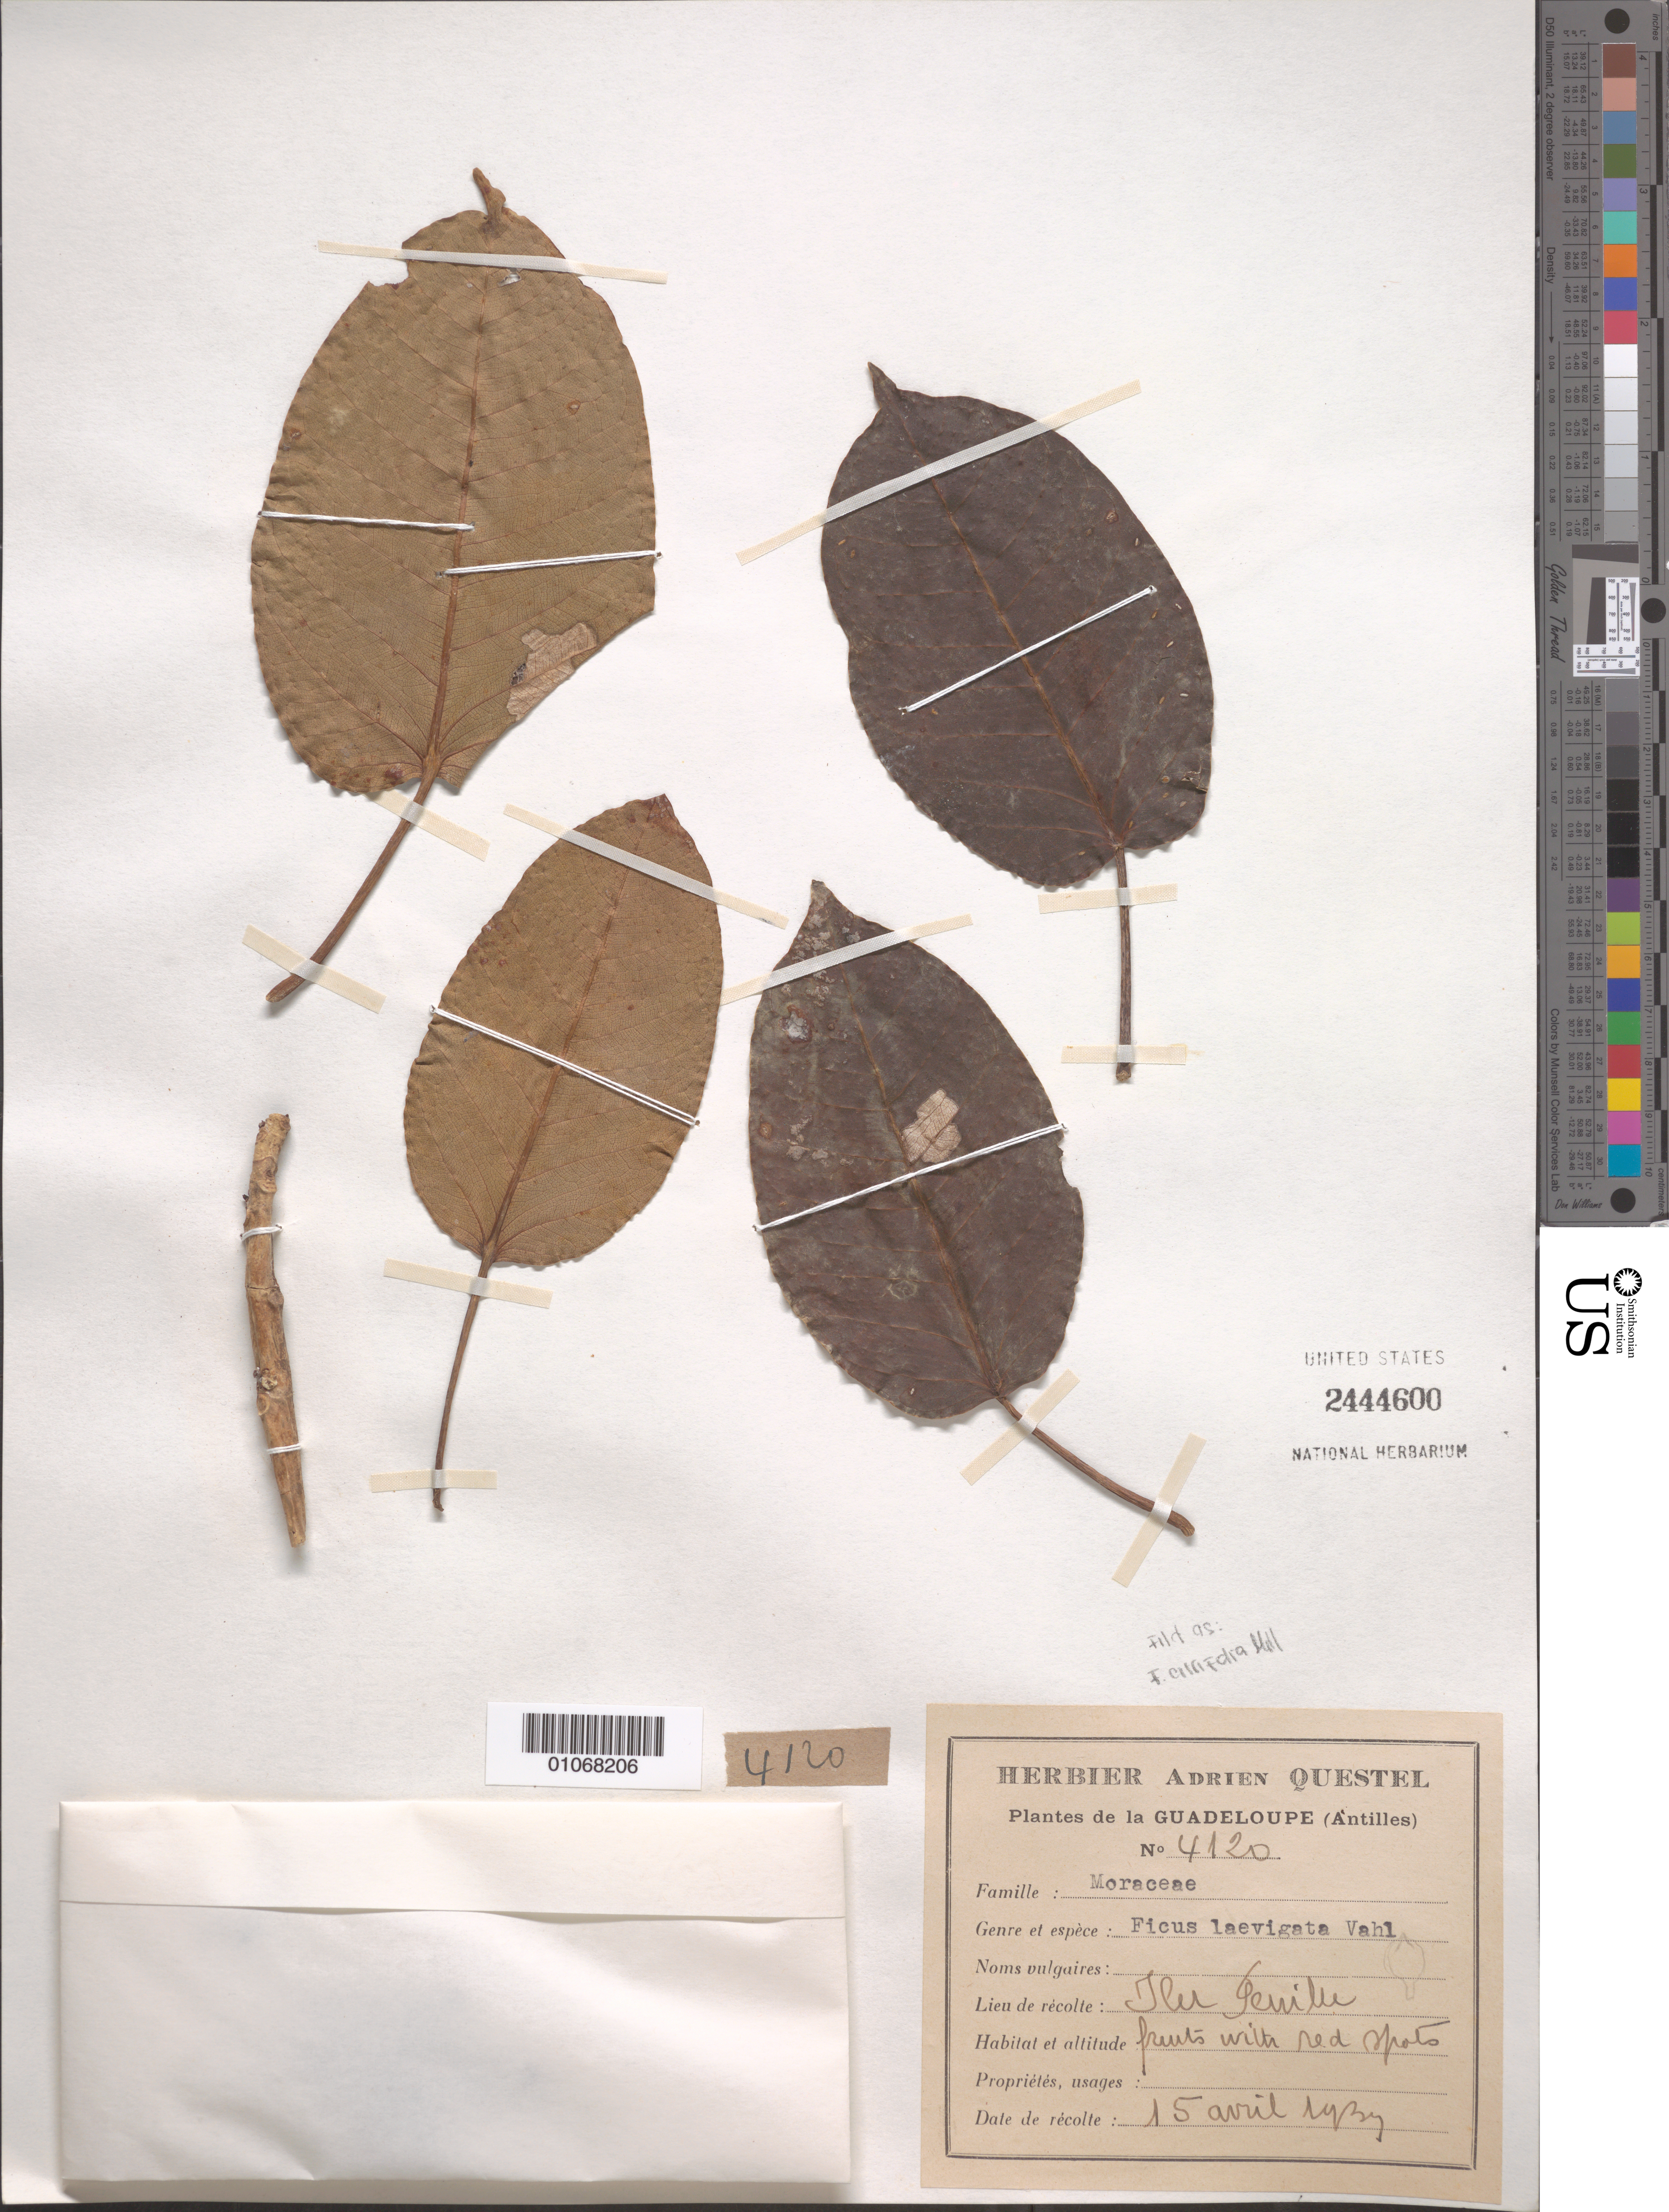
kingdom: Plantae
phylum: Tracheophyta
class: Magnoliopsida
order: Rosales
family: Moraceae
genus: Ficus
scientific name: Ficus citrifolia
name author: Mill.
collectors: A. Questel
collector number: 4120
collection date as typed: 15 Apr 1939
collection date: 1939-04-15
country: Guadeloupe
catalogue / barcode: US 2444600